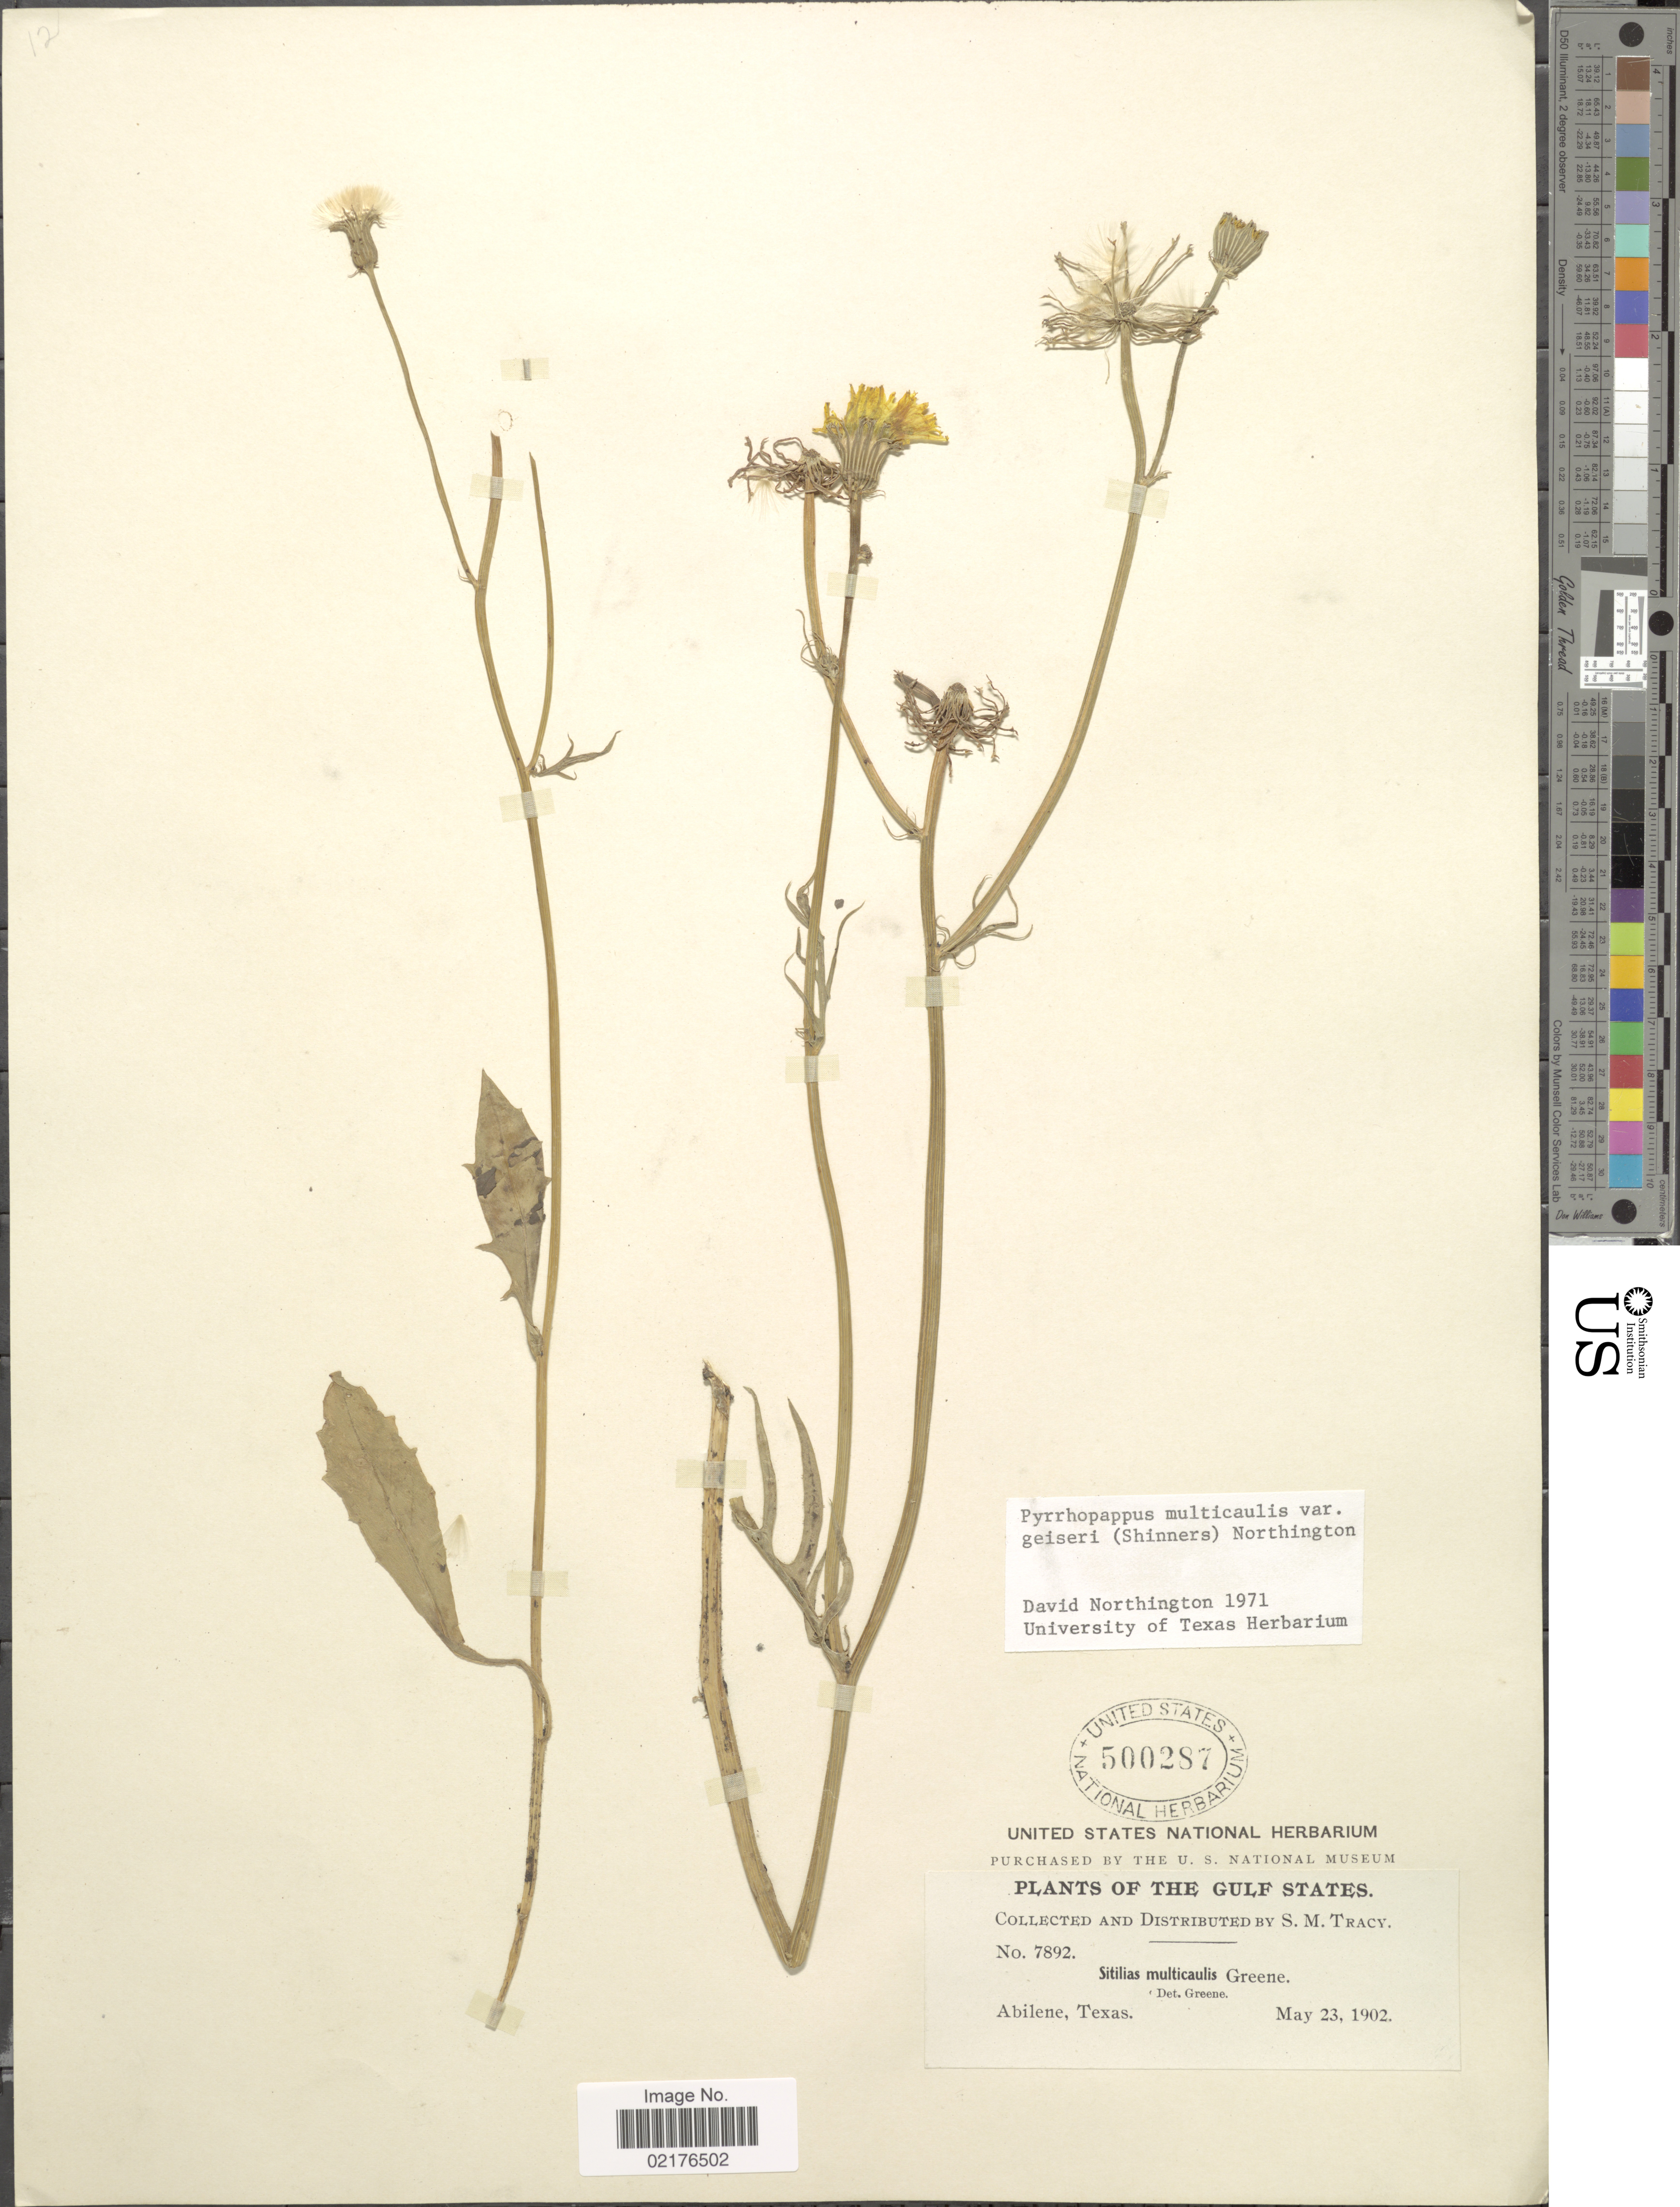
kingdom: Plantae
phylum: Tracheophyta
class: Magnoliopsida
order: Asterales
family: Asteraceae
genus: Pyrrhopappus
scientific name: Pyrrhopappus pauciflorus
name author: (D. Don) DC.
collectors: S. M. Tracy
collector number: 7892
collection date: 1902-05-23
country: United States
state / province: Texas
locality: The Gulf States, Abilene, Texas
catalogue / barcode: US 500287